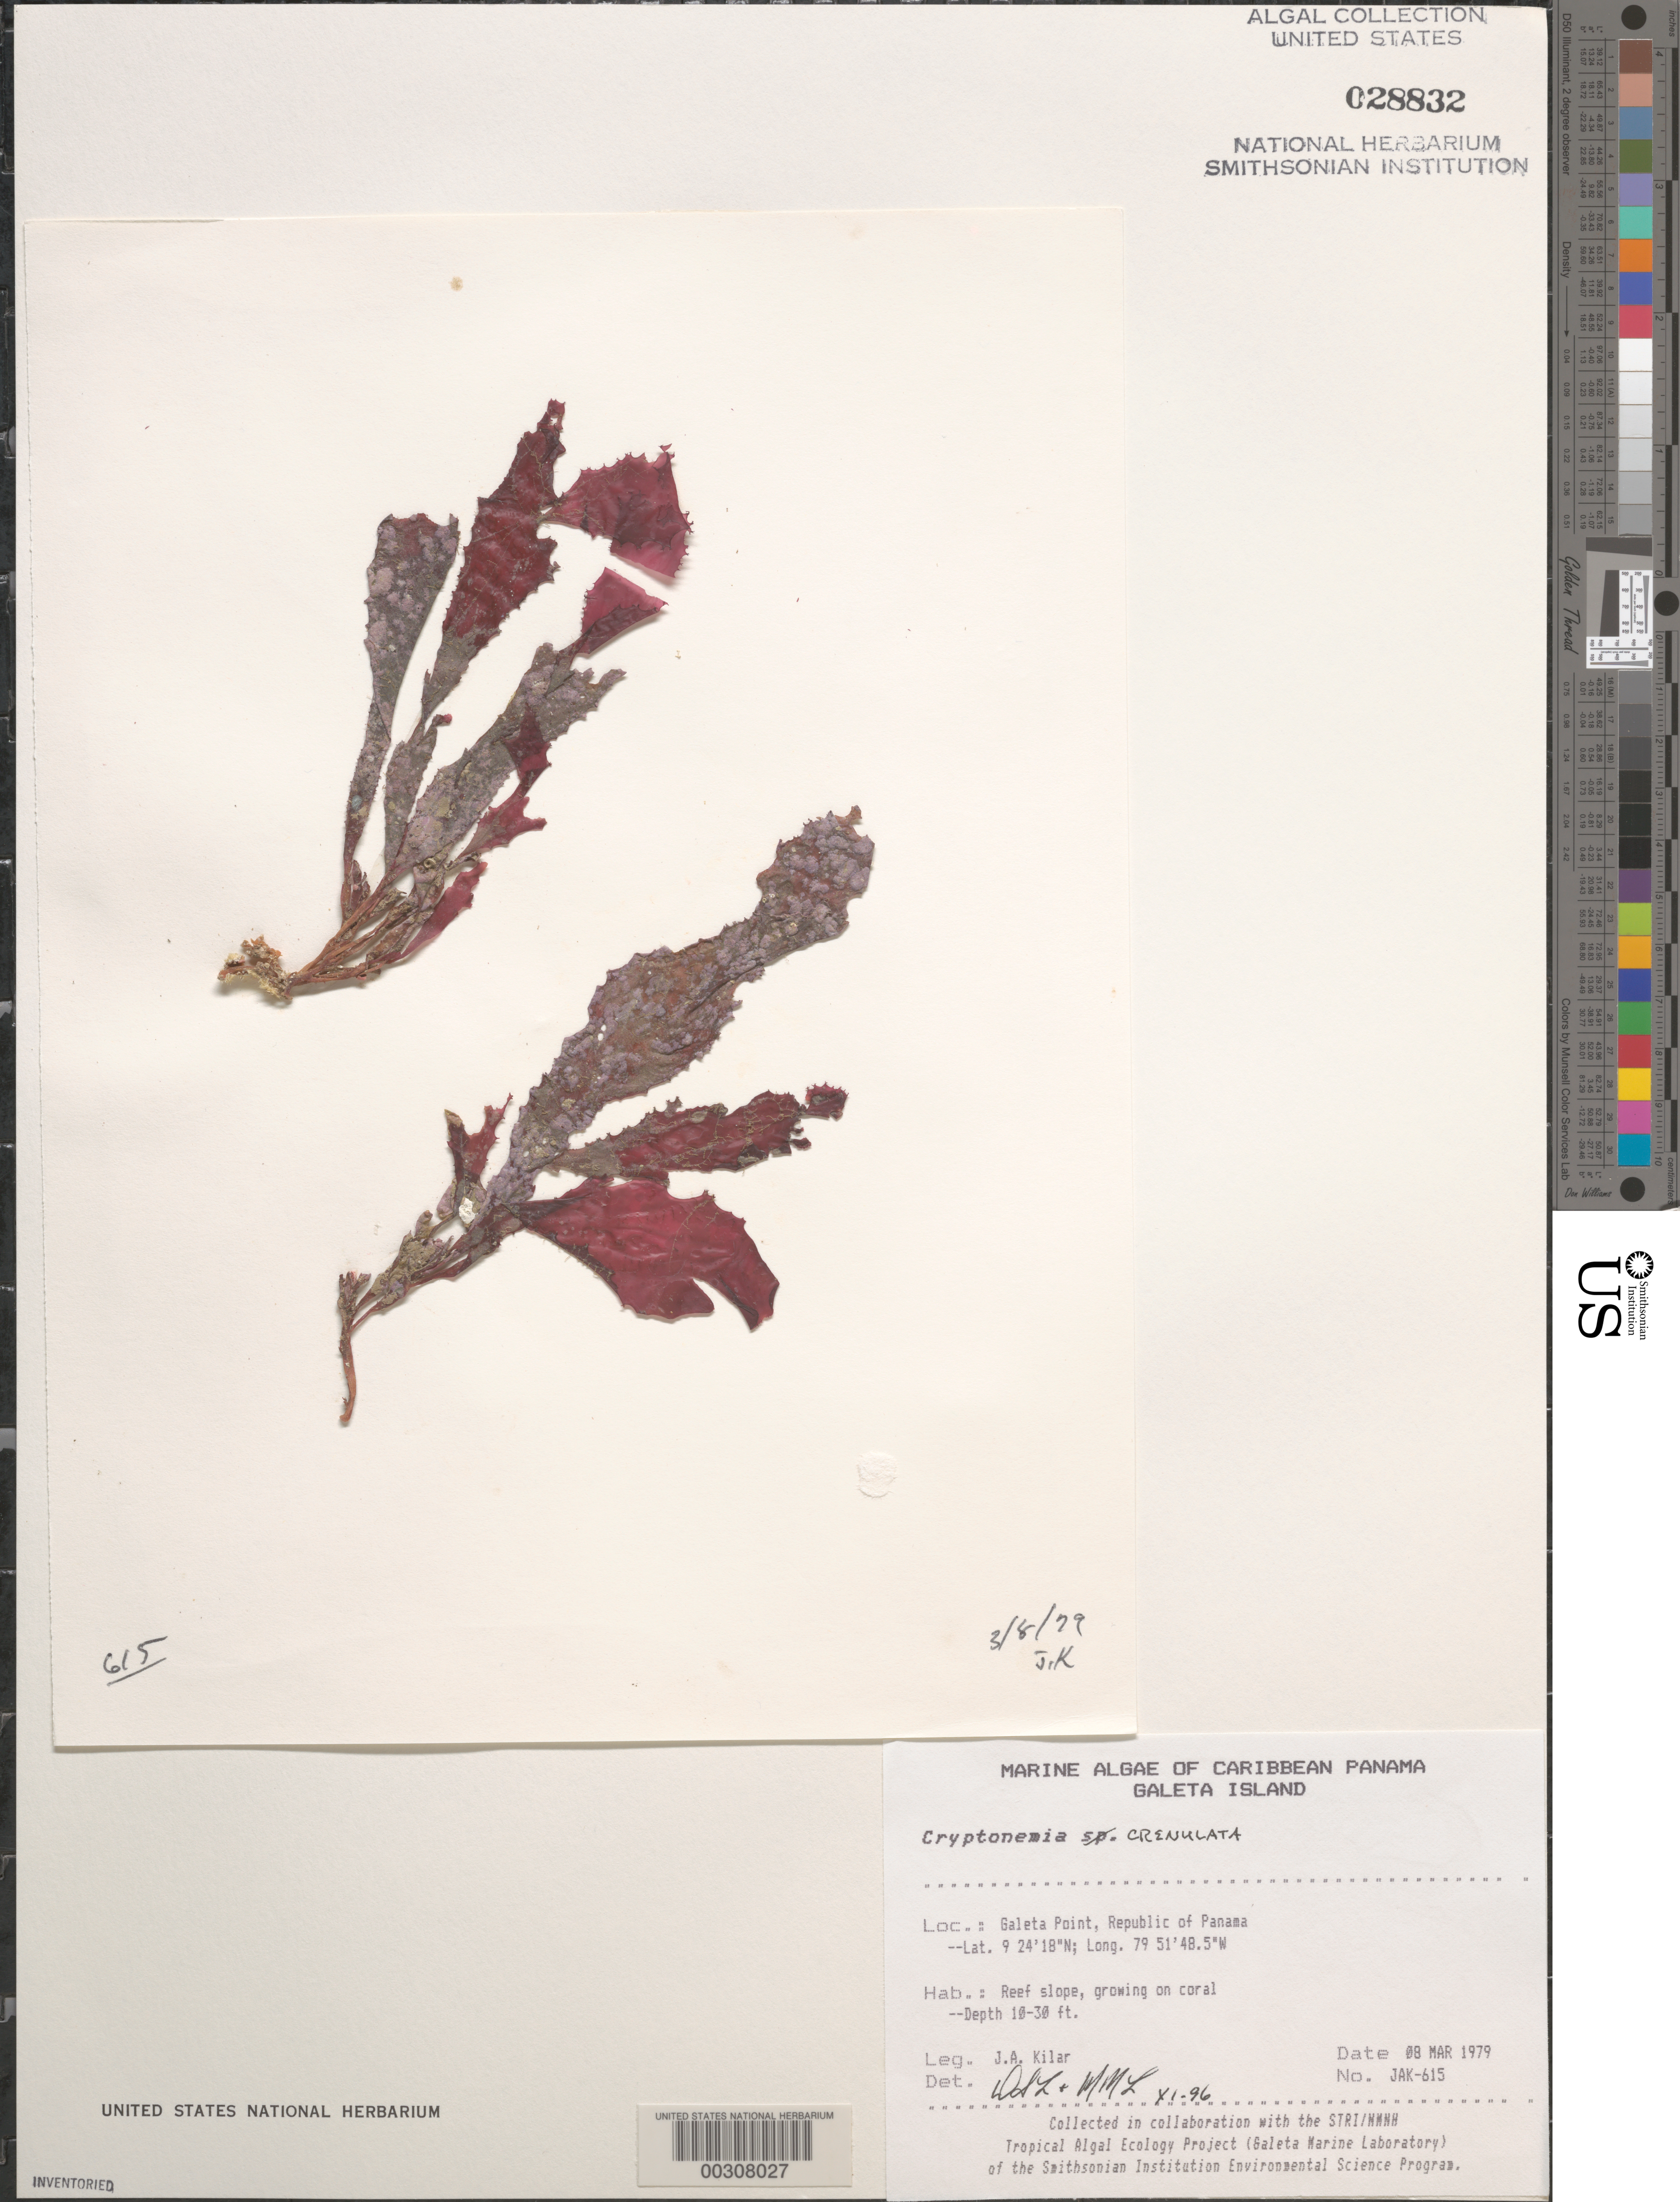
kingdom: Plantae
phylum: Rhodophyta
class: Florideophyceae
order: Halymeniales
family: Halymeniaceae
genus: Cryptonemia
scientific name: Cryptonemia crenulata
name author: (J. Agardh) J. Agardh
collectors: J. Kilar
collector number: JAK-615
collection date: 1979-03-08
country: Panama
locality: Caribbean Panama. Galeta Island. Galeta Point, Republic of Panama.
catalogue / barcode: US 28832